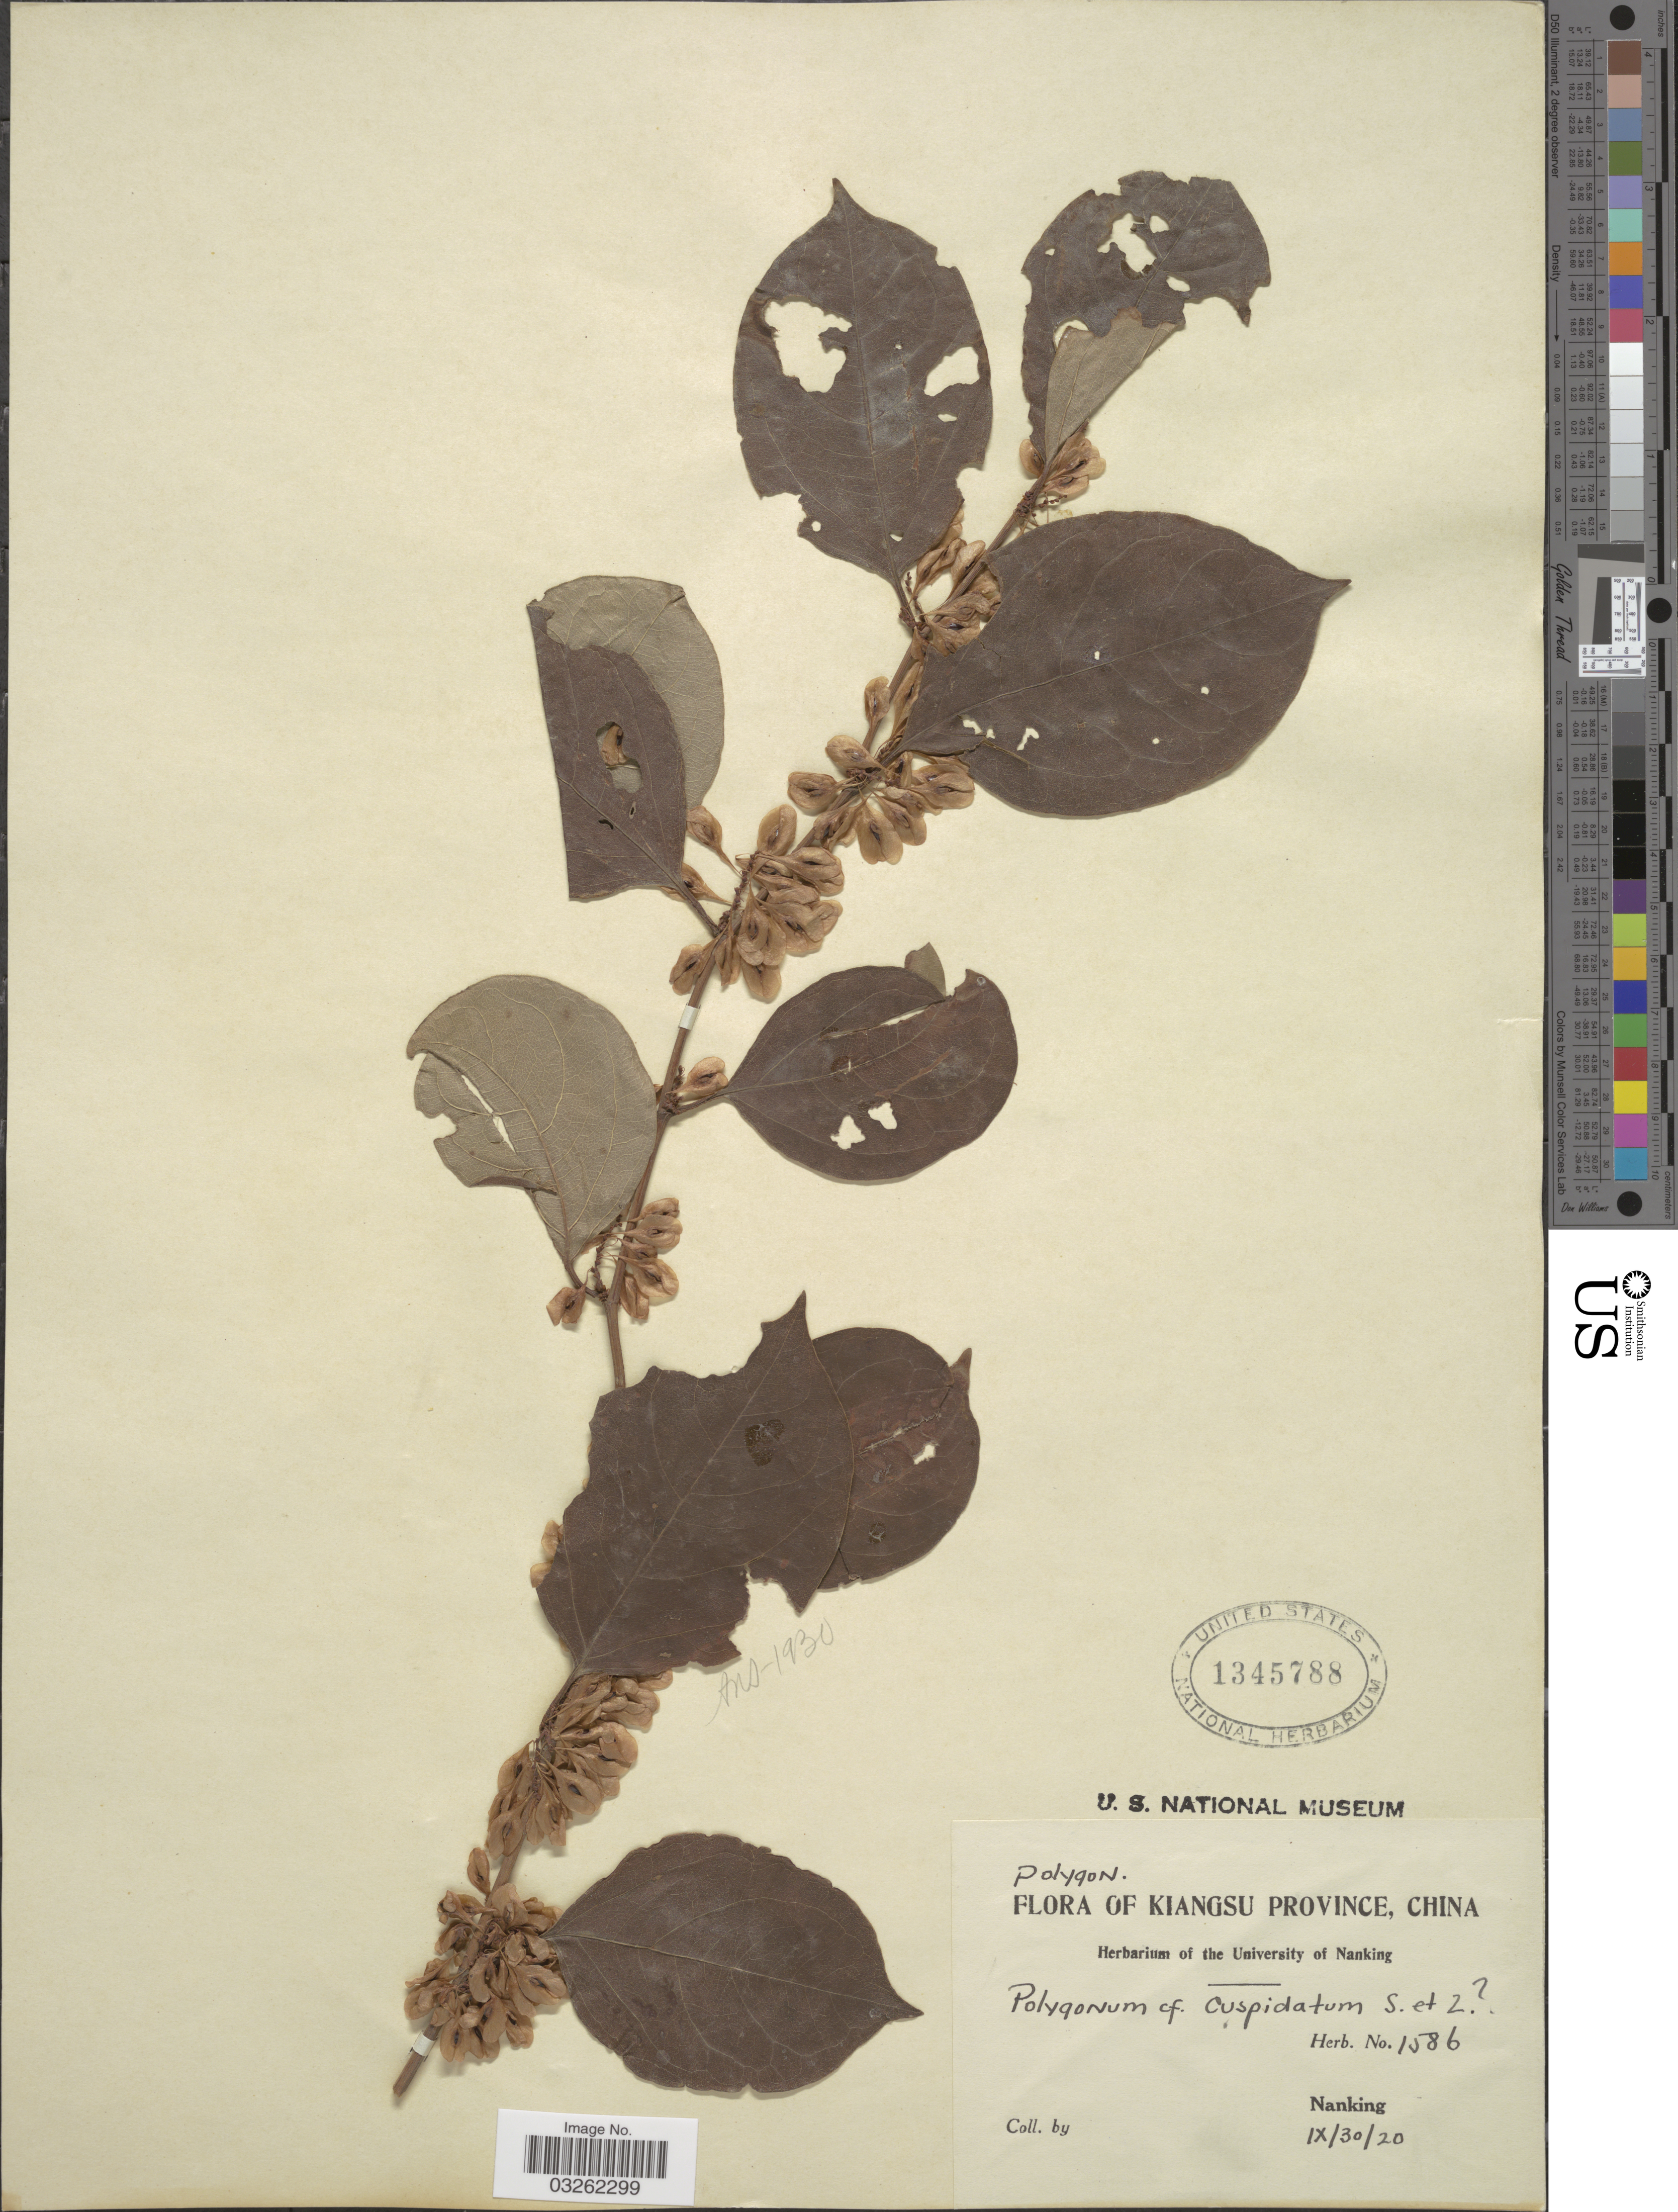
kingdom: Plantae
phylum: Tracheophyta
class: Magnoliopsida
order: Caryophyllales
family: Polygonaceae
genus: Reynoutria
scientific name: Reynoutria sp.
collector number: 1586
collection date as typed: Transcribed d/m/y: 30/9/20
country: China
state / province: Jiangsu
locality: Kiangsu Province, Nanking.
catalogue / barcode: US 1345788